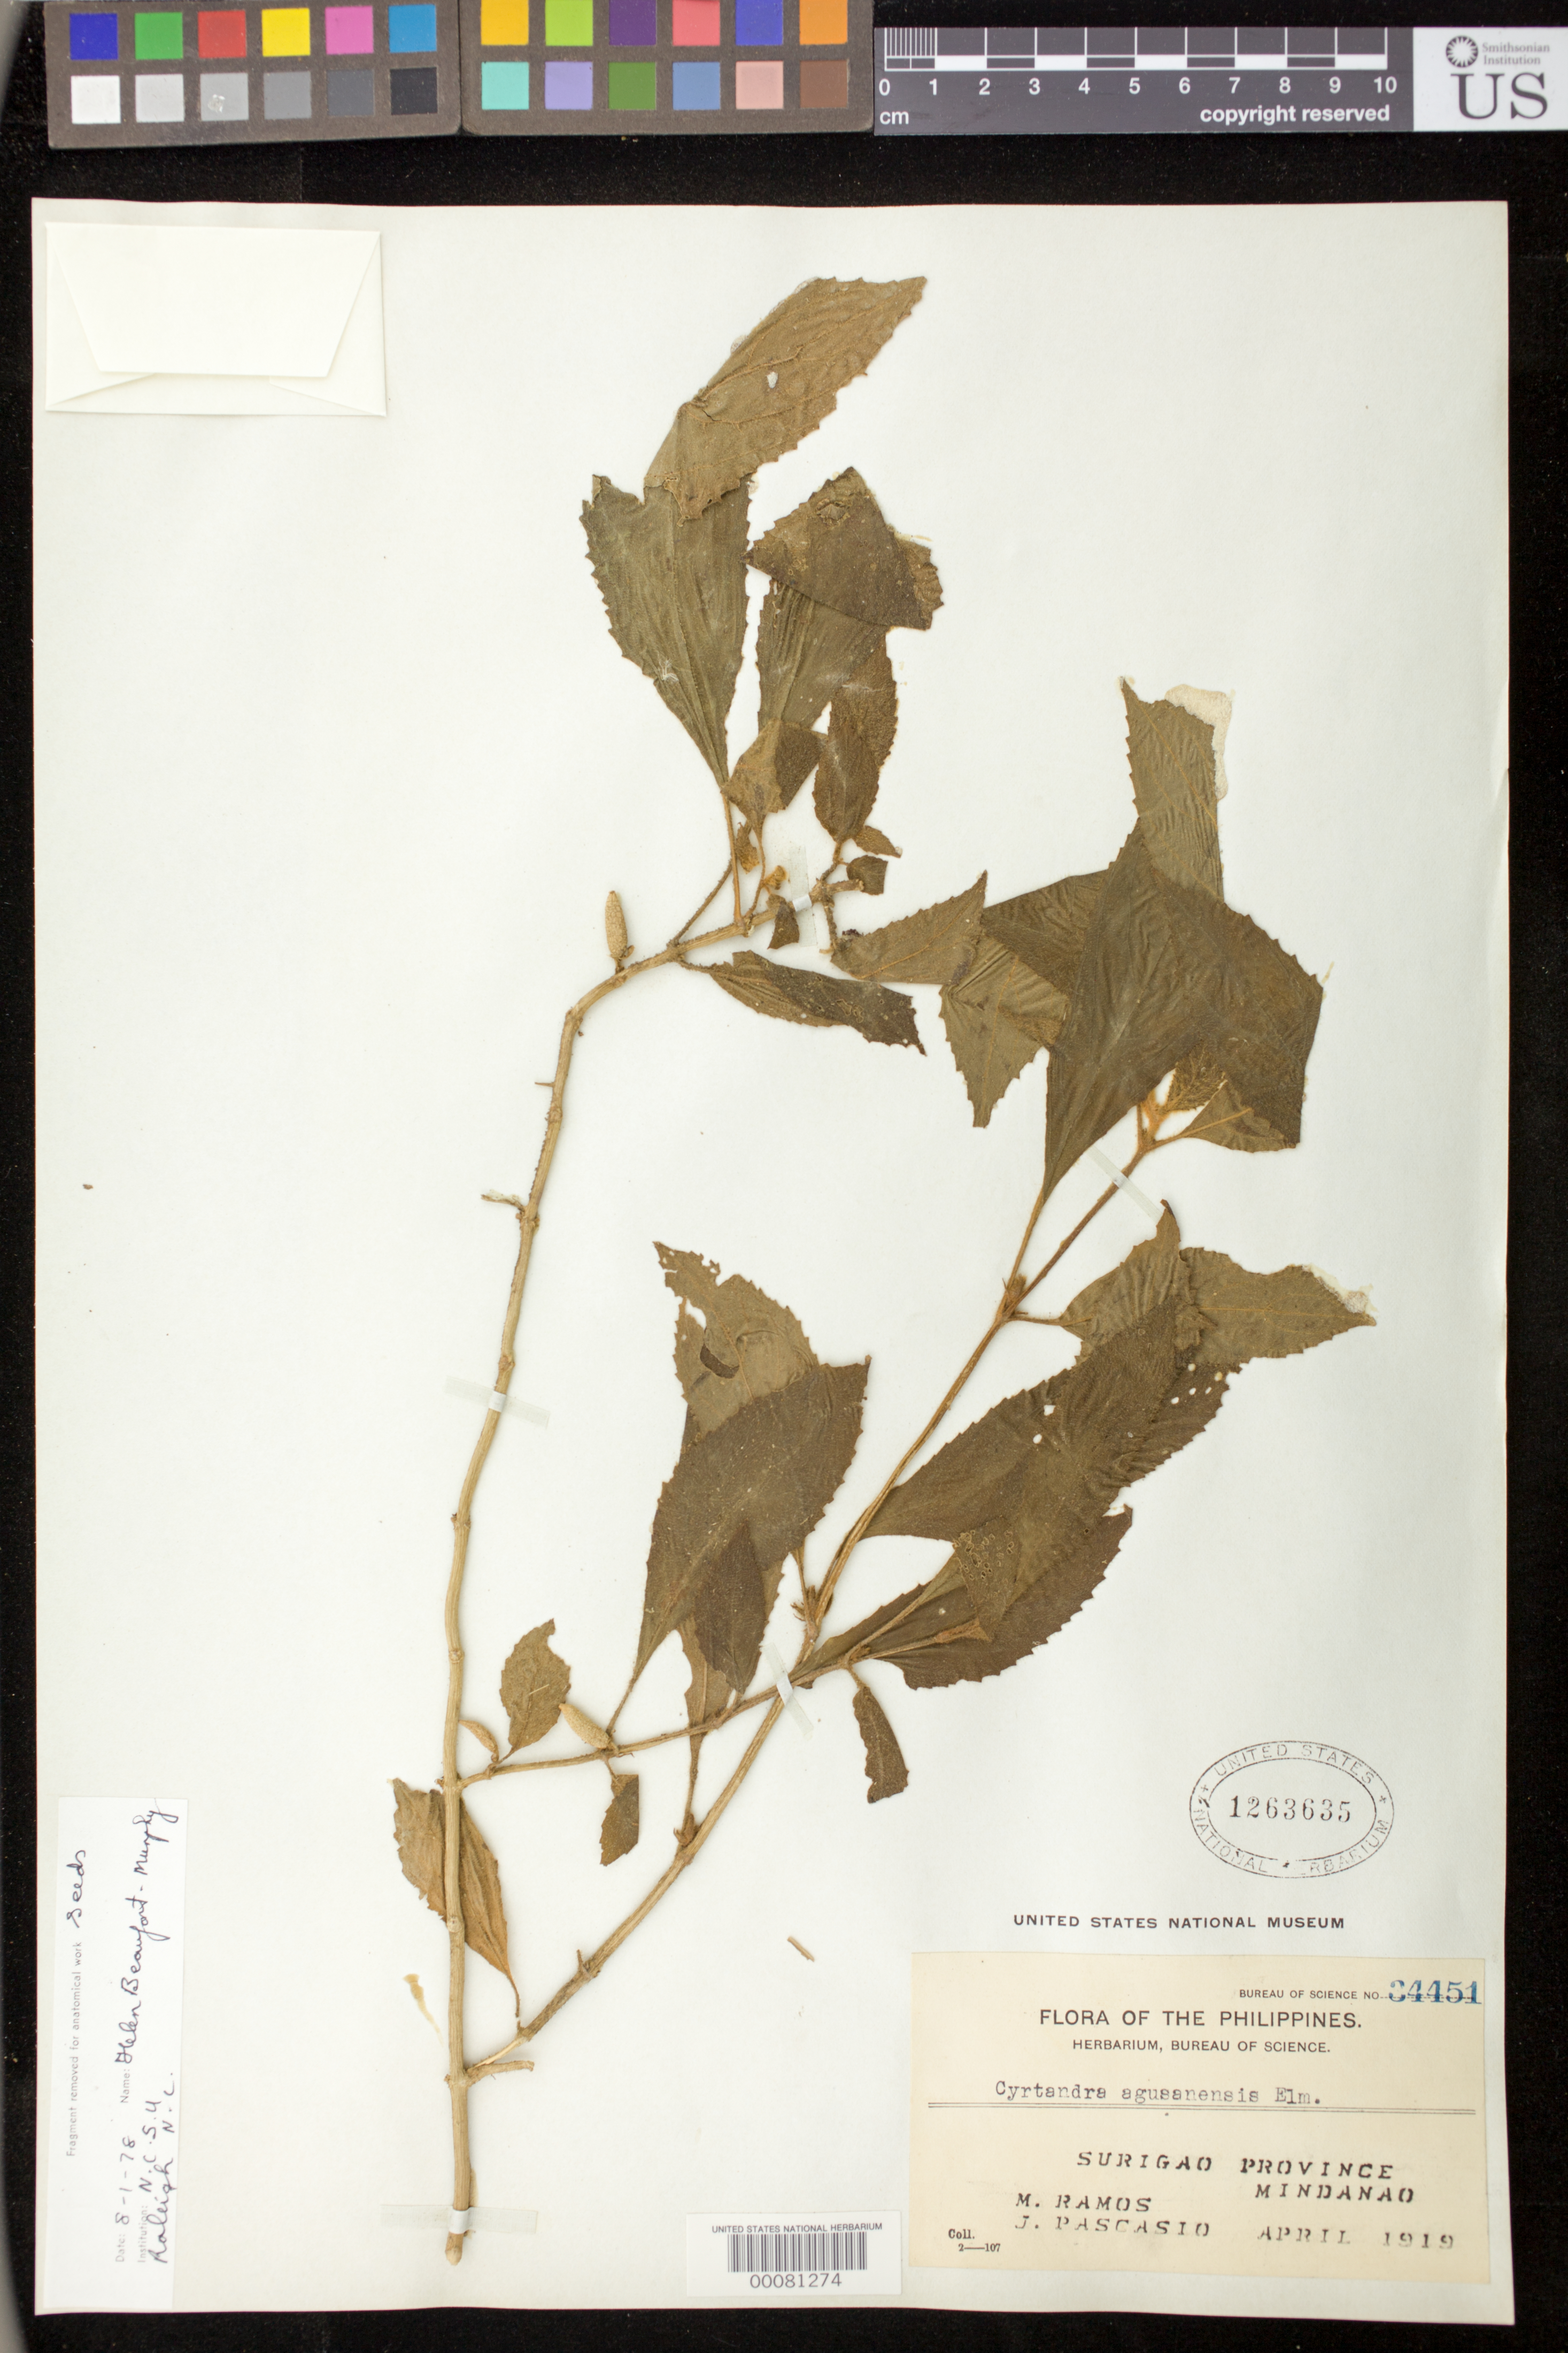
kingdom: Plantae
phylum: Tracheophyta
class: Magnoliopsida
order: Lamiales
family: Gesneriaceae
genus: Cyrtandra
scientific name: Cyrtandra agusanensis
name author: Elmer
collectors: M. Ramos & J. Pascasio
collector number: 34451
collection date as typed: Apr 1919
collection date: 1919-04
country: Philippines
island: Mindanao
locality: Surigao province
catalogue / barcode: US 1263635